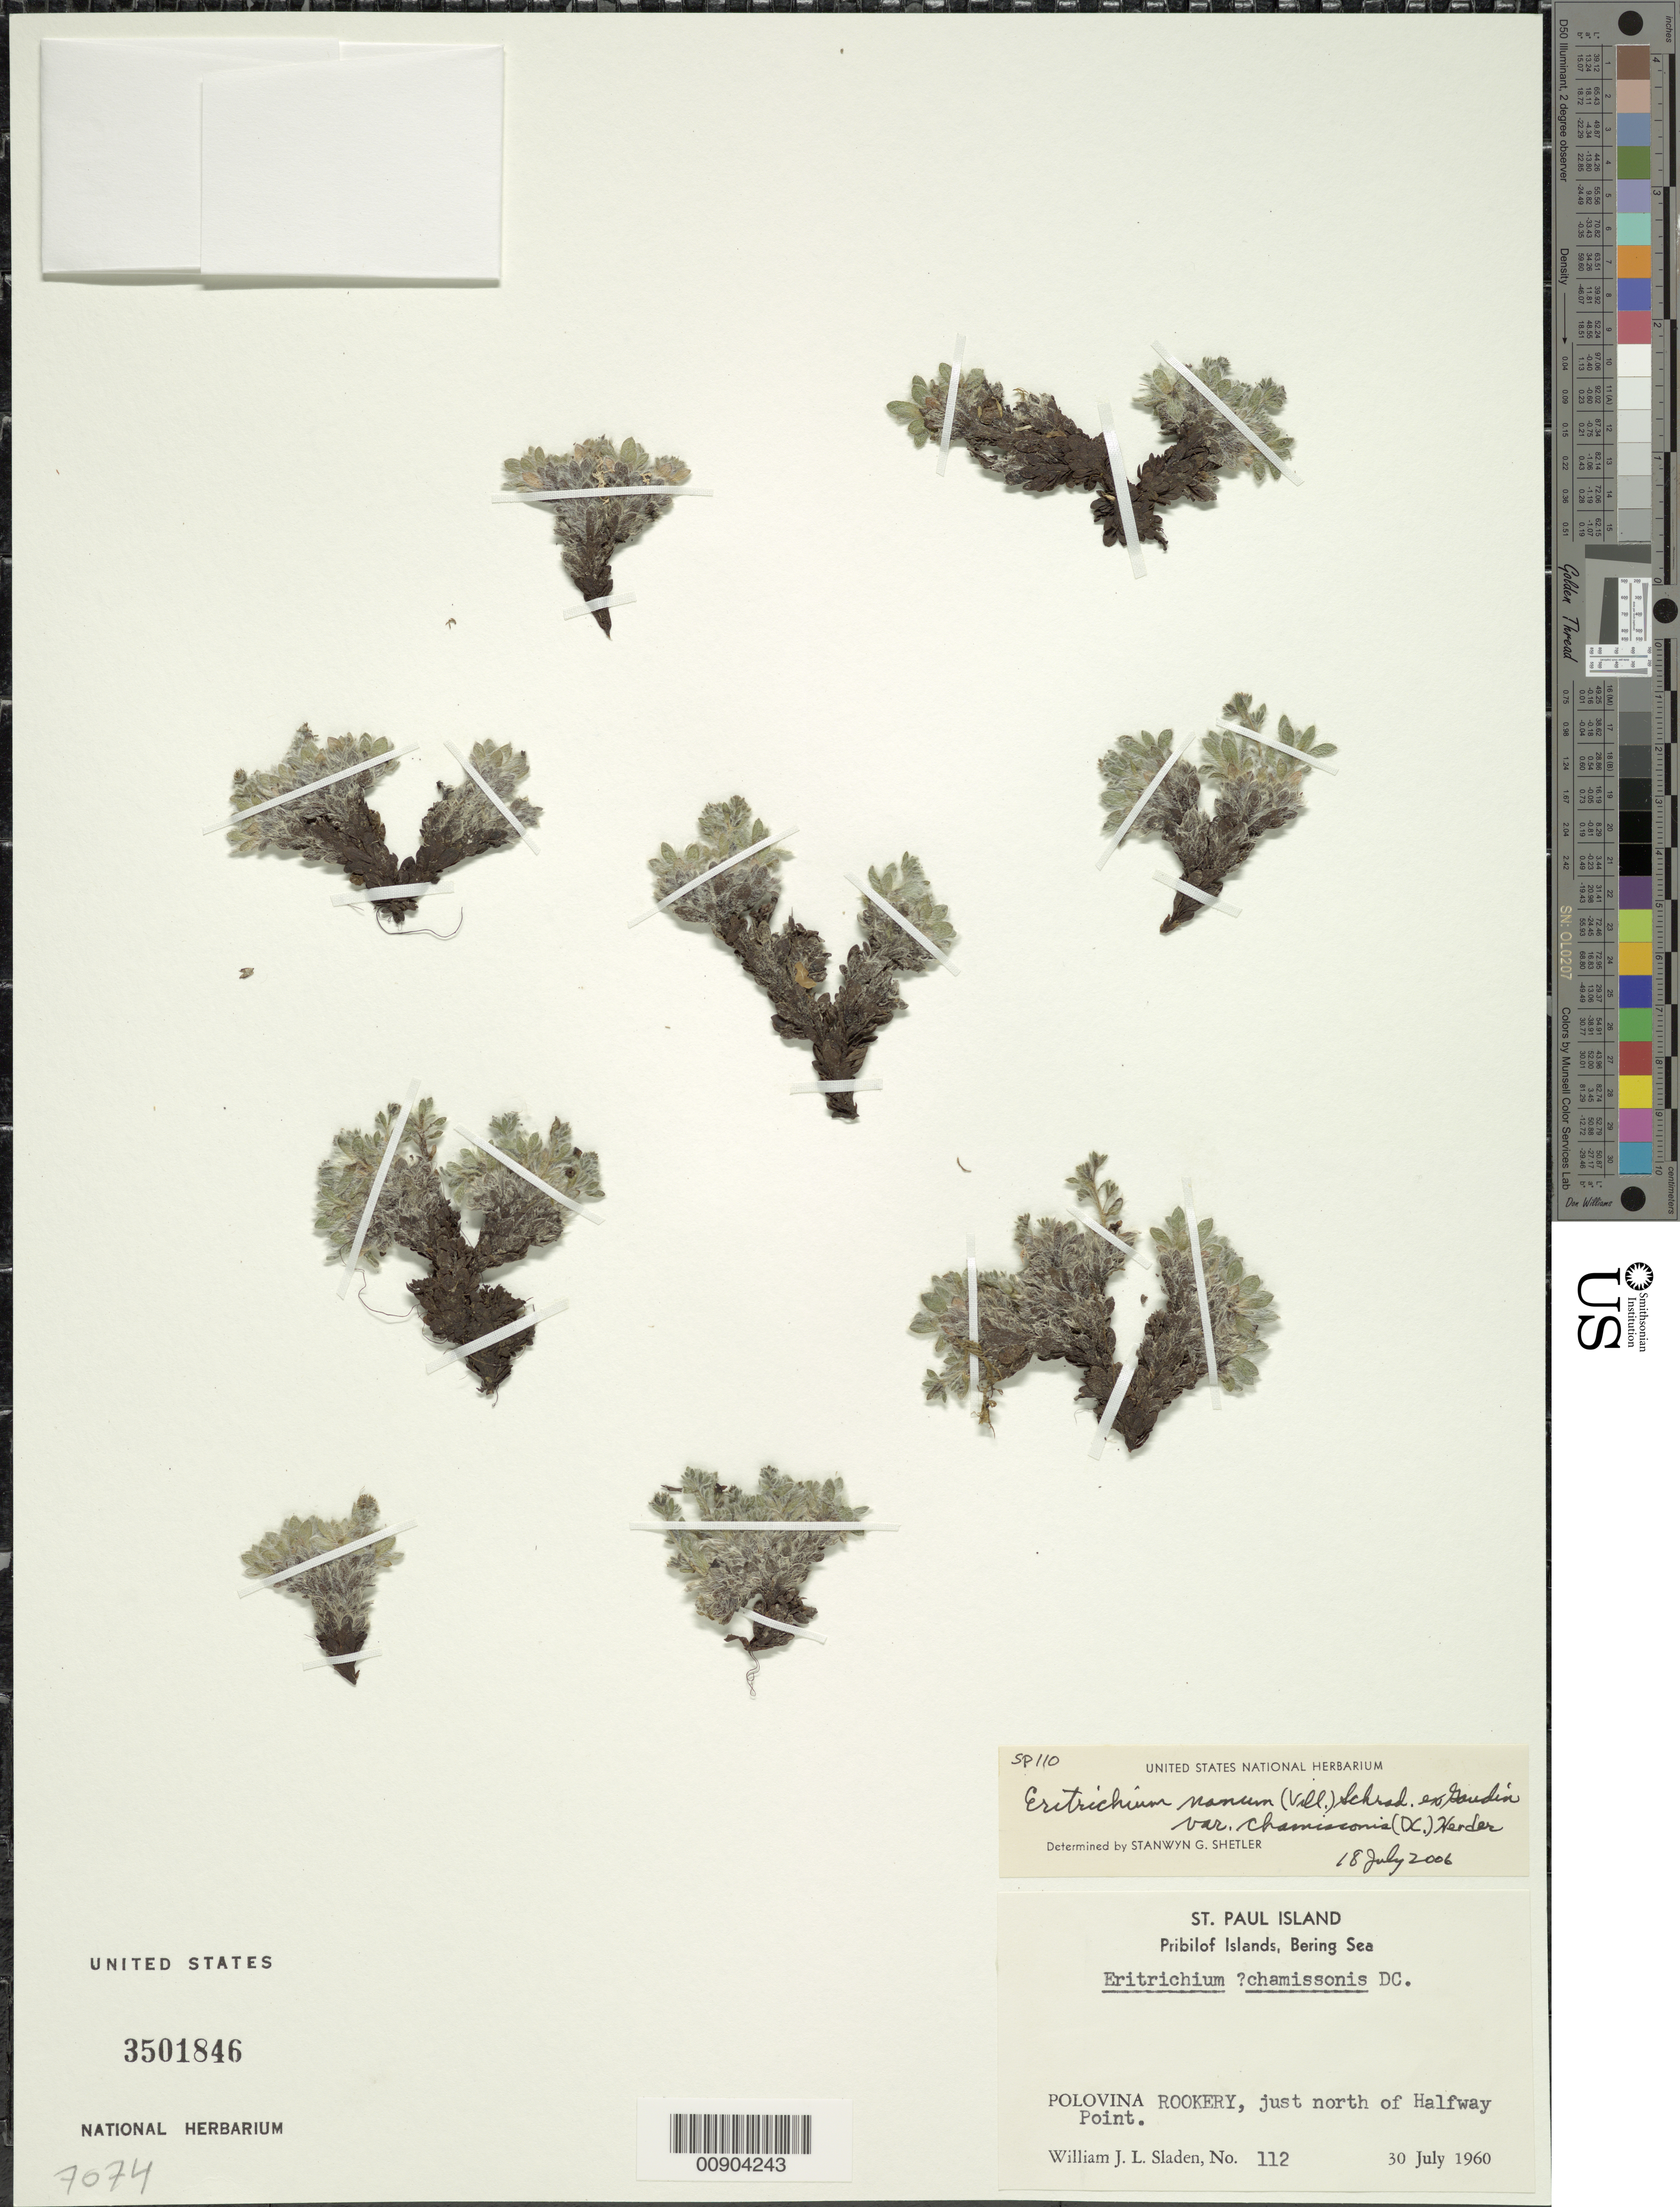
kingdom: Plantae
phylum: Tracheophyta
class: Magnoliopsida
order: Boraginales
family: Boraginaceae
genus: Eritrichium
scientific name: Eritrichium nanum var. chamissonis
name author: (DC.) Herder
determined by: Shetler, Stanwyn G., (US), NMNH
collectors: W. Sladen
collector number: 112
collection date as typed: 30 Jul 1960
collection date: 1960-07-30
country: United States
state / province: Alaska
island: St. Paul Island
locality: St. Paul Island. Polovina Rookery, just north of Halfway Point., Bering Sea, Pribilof Islands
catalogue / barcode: US 3501846